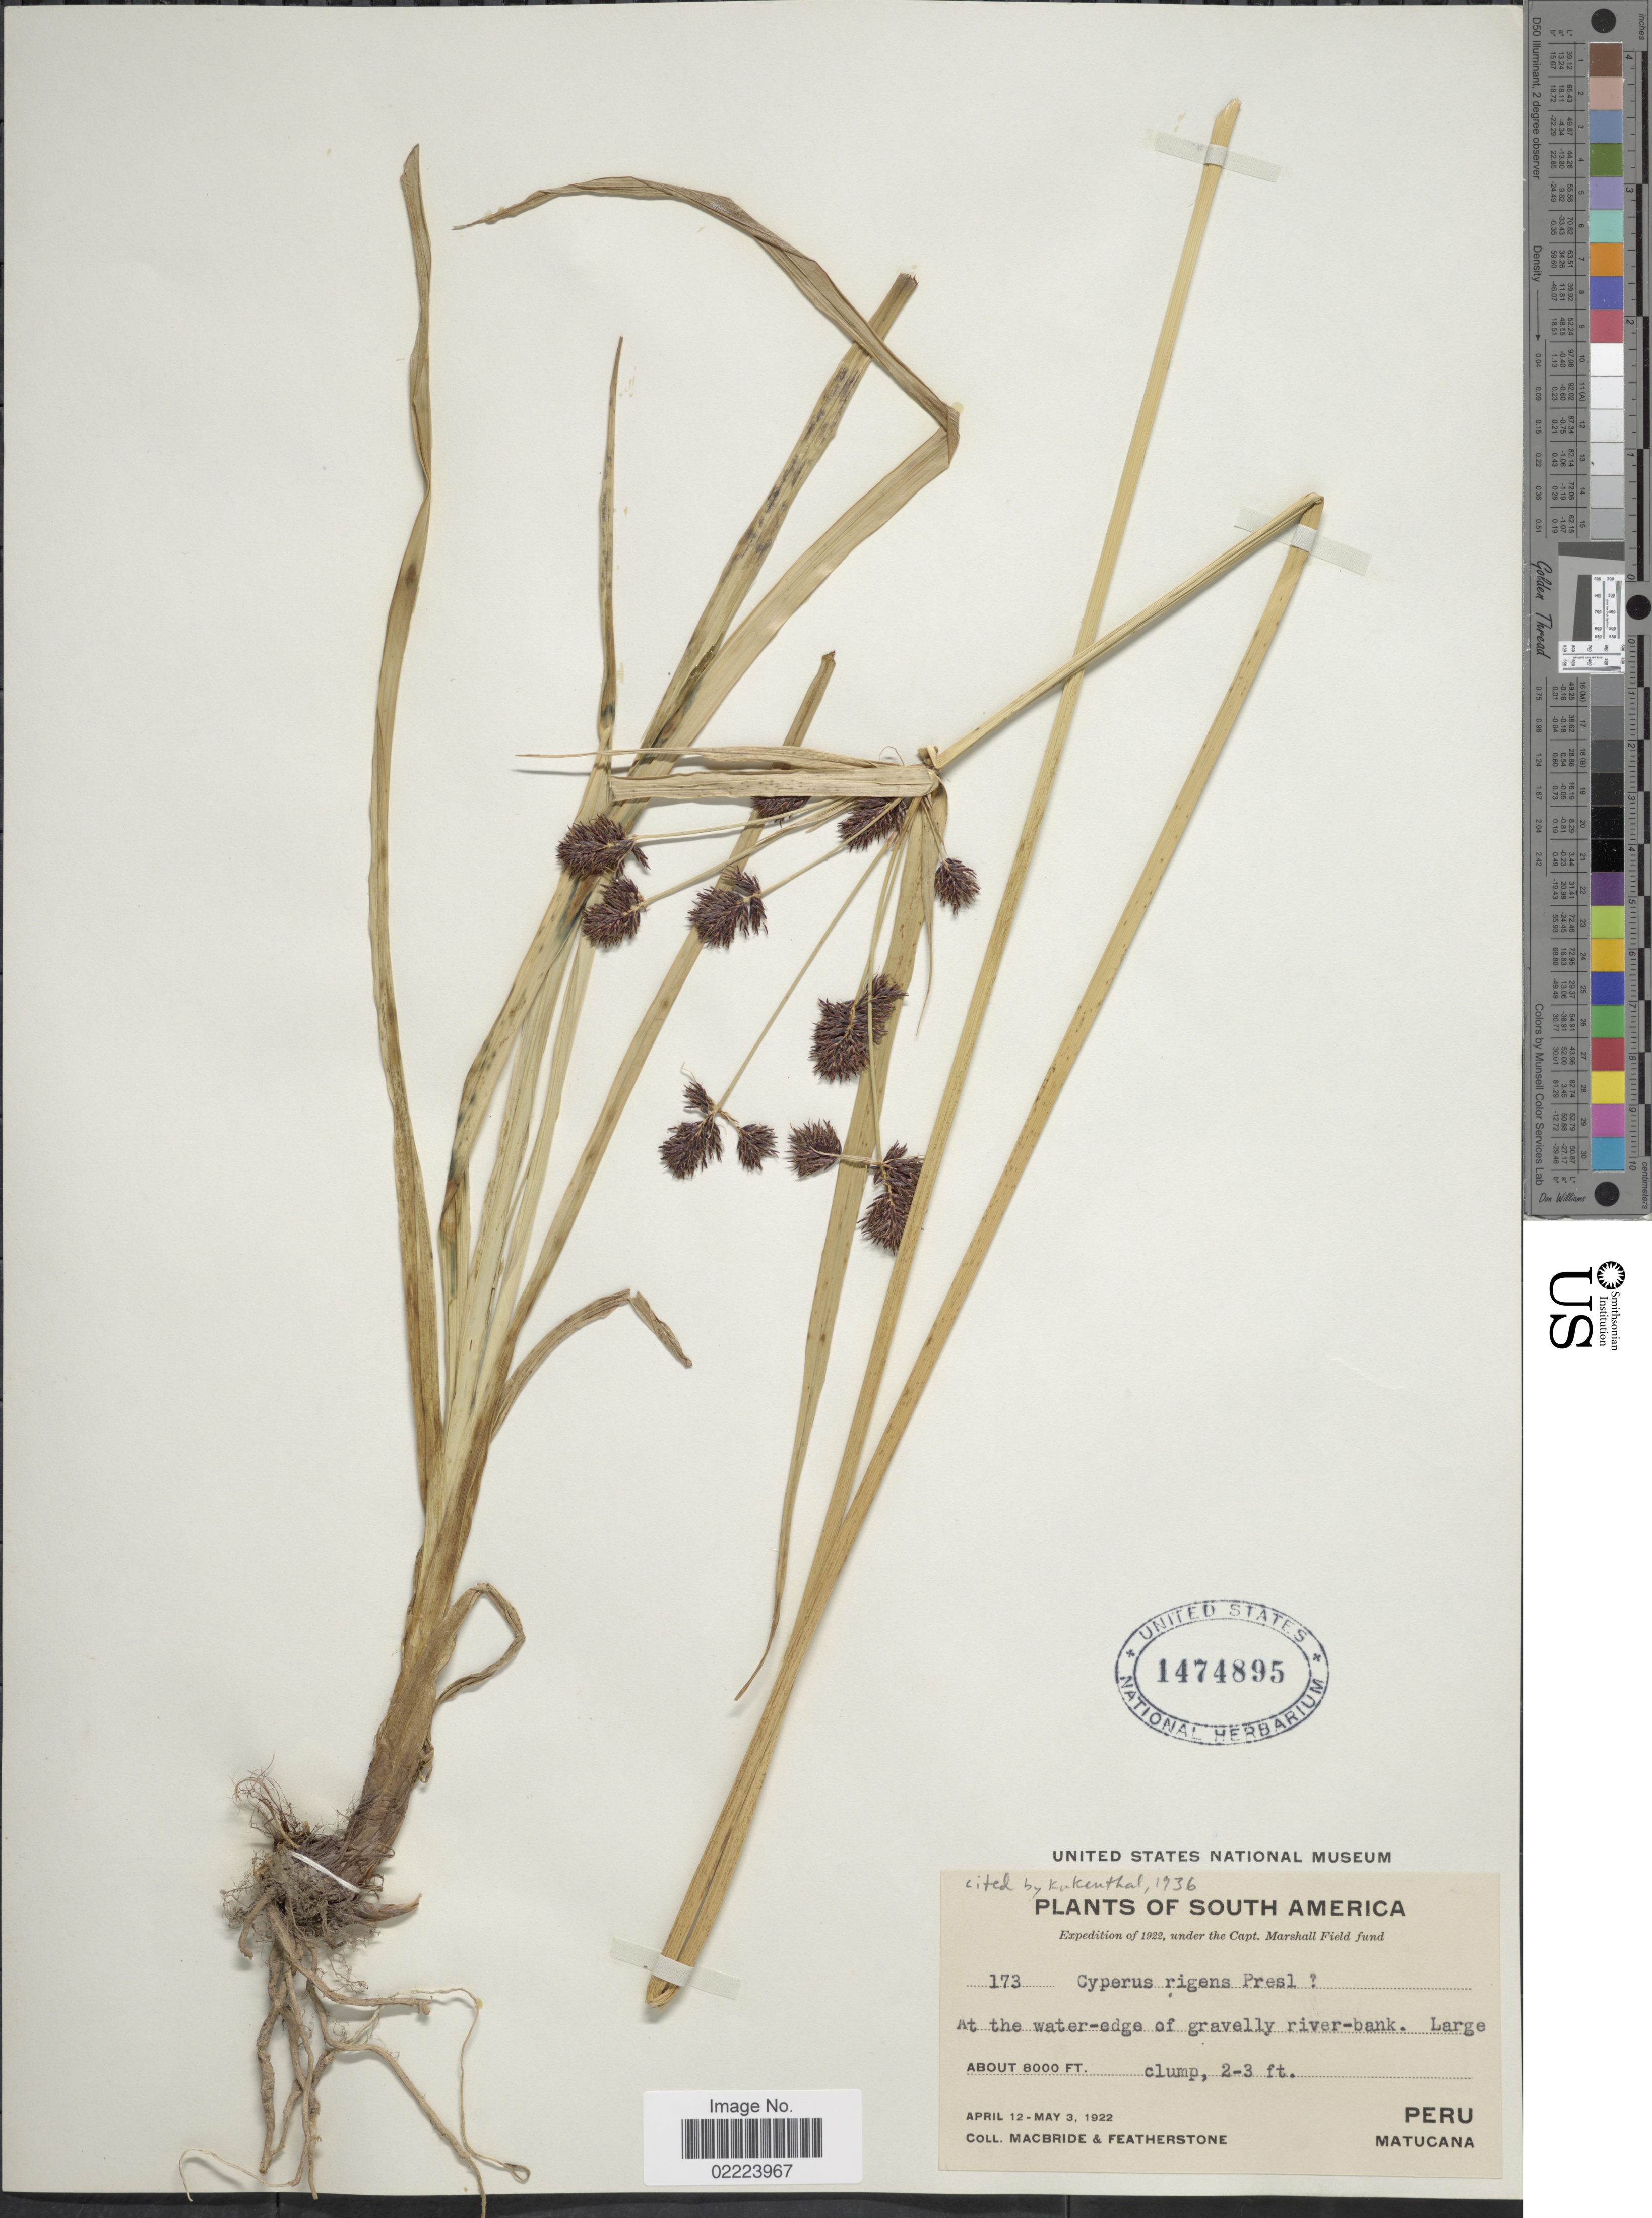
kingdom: Plantae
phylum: Tracheophyta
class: Liliopsida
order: Poales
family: Cyperaceae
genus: Cyperus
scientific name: Cyperus rigens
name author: J. Presl & C. Presl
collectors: Macbride, -- & -. Featherstone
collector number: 173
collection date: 1922-04-12/1922-05-03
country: Peru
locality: Matucana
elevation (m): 2438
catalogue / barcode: US 1474895